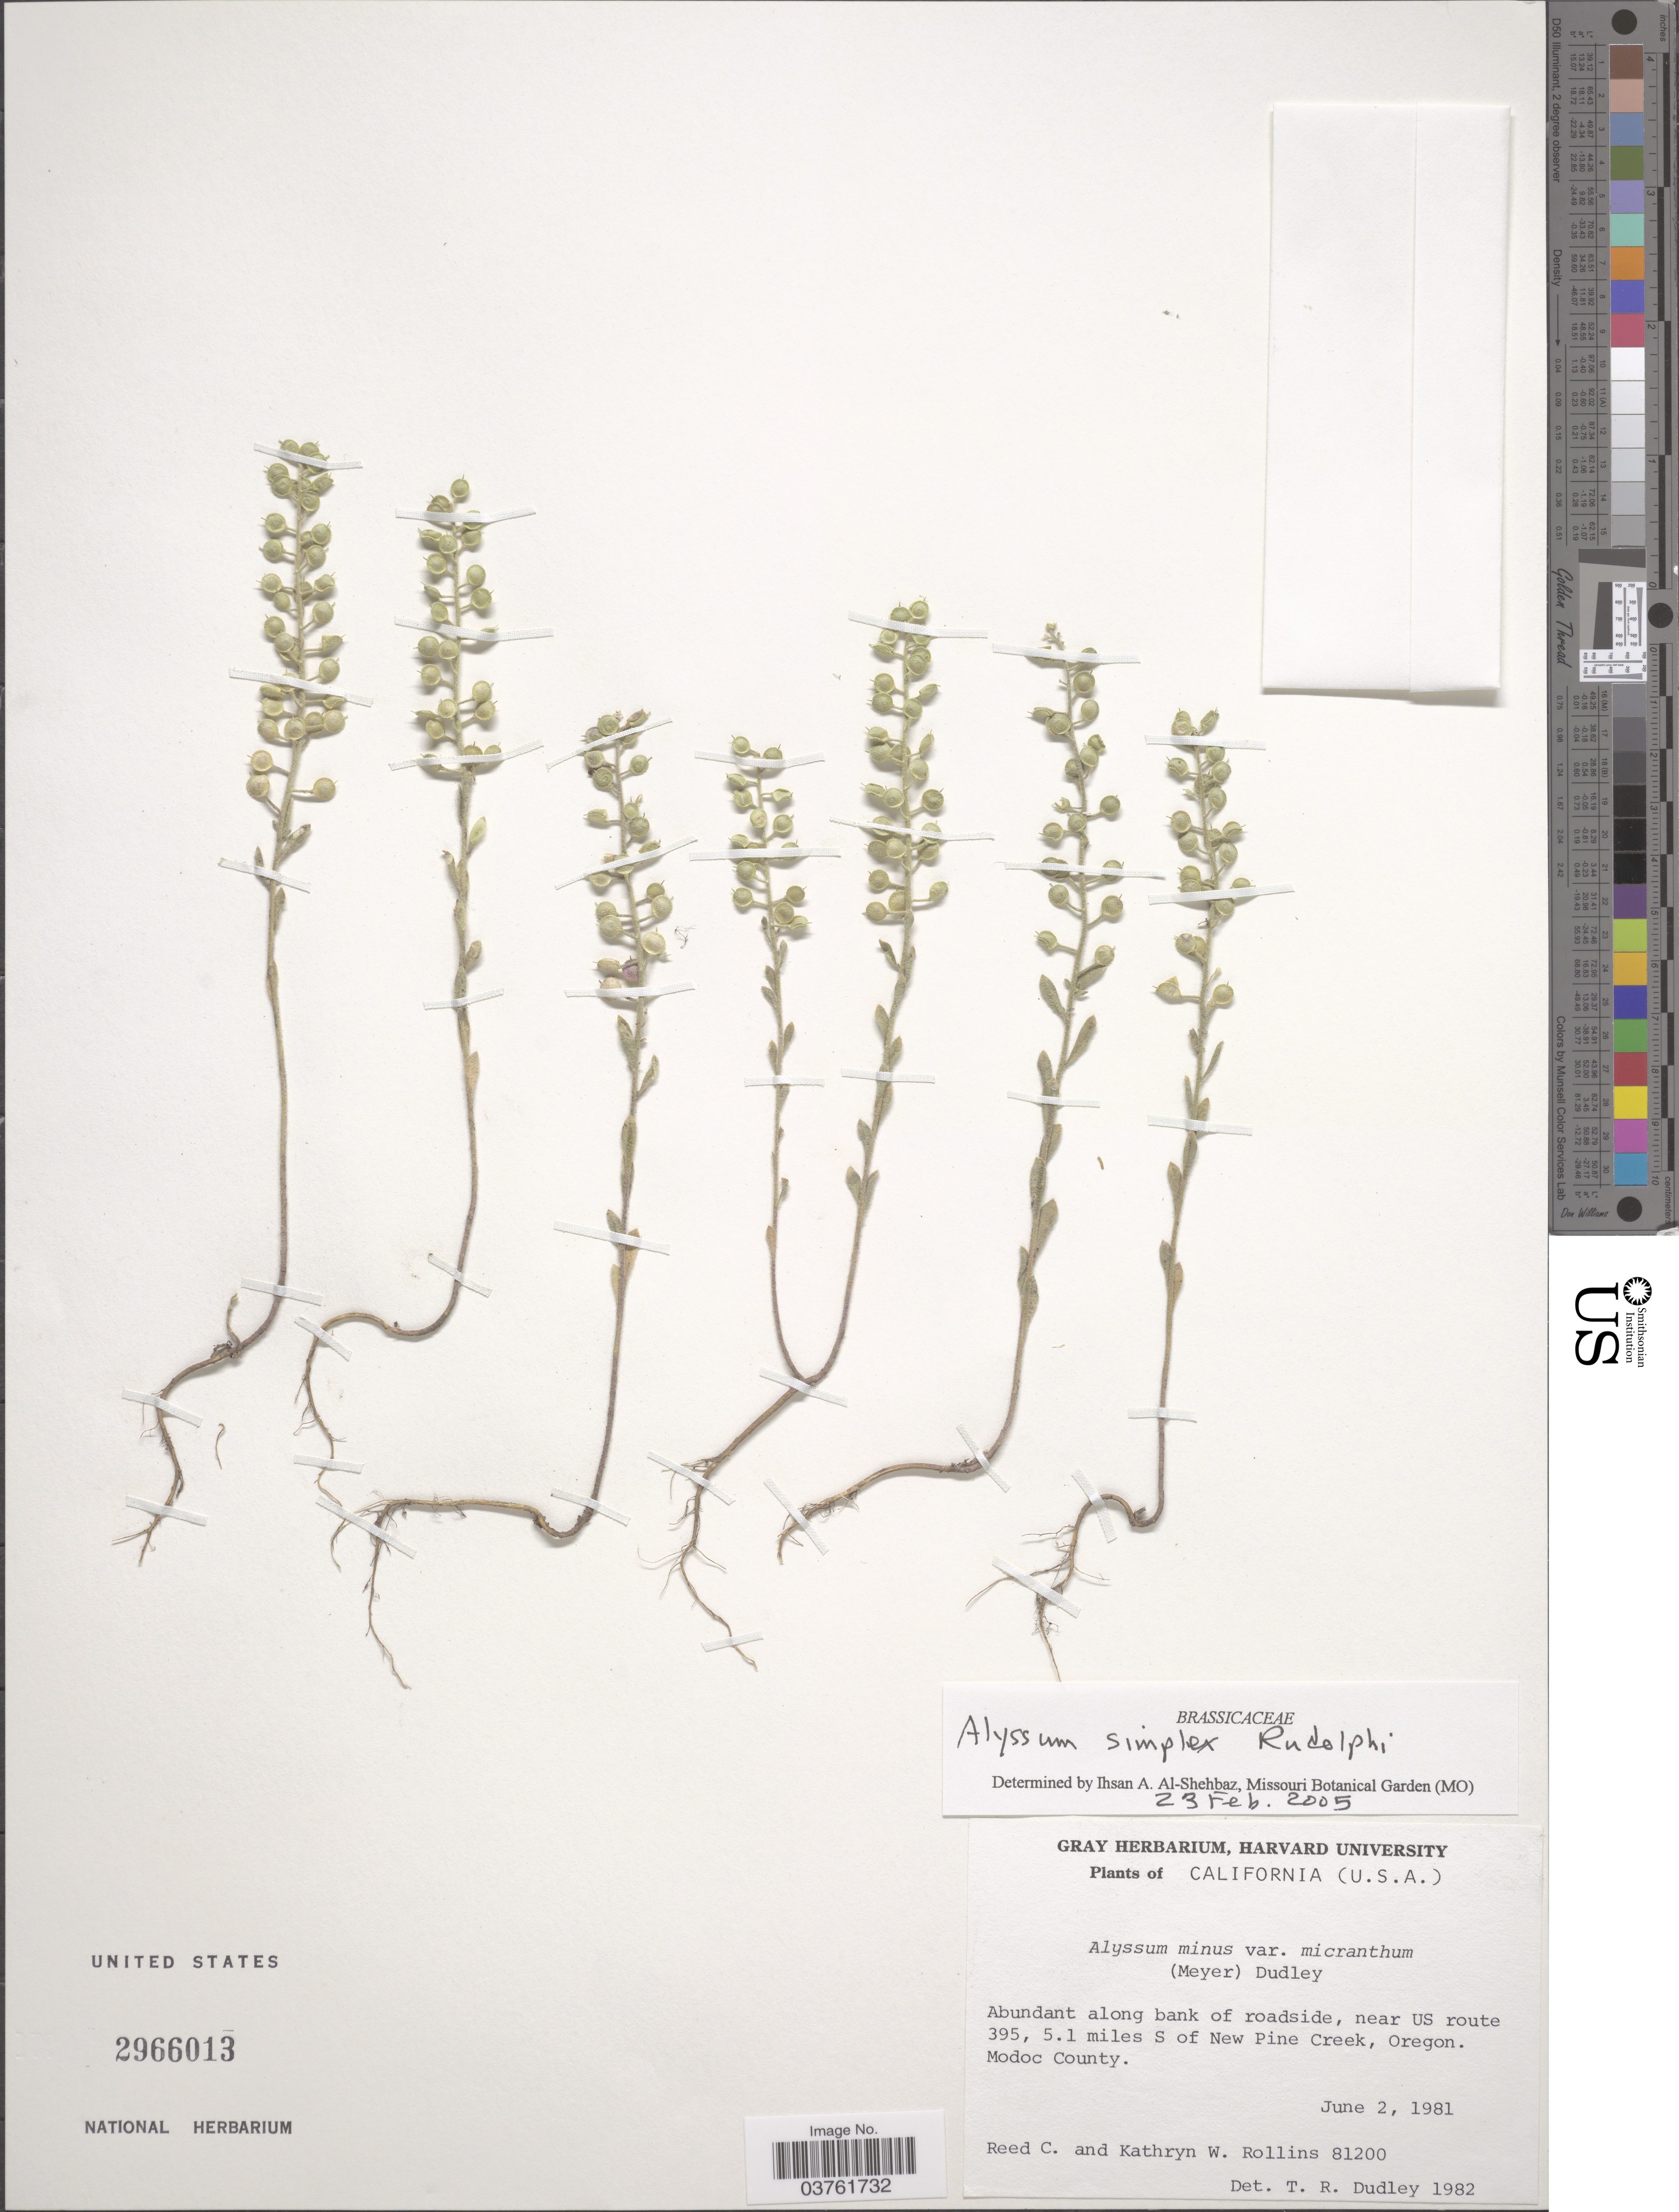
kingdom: Plantae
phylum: Tracheophyta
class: Magnoliopsida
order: Brassicales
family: Brassicaceae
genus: Alyssum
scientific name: Alyssum simplex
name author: Rudolphi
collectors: R. C. Rollins & K. W. Rollins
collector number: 81200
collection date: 1981-06-02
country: United States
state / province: California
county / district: Modoc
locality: Abundant along bank of roadside, near US route 395, 5.1 miles S of New Pine Creek. Modoc County.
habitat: abundant along bank of roadside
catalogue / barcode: US 2966013